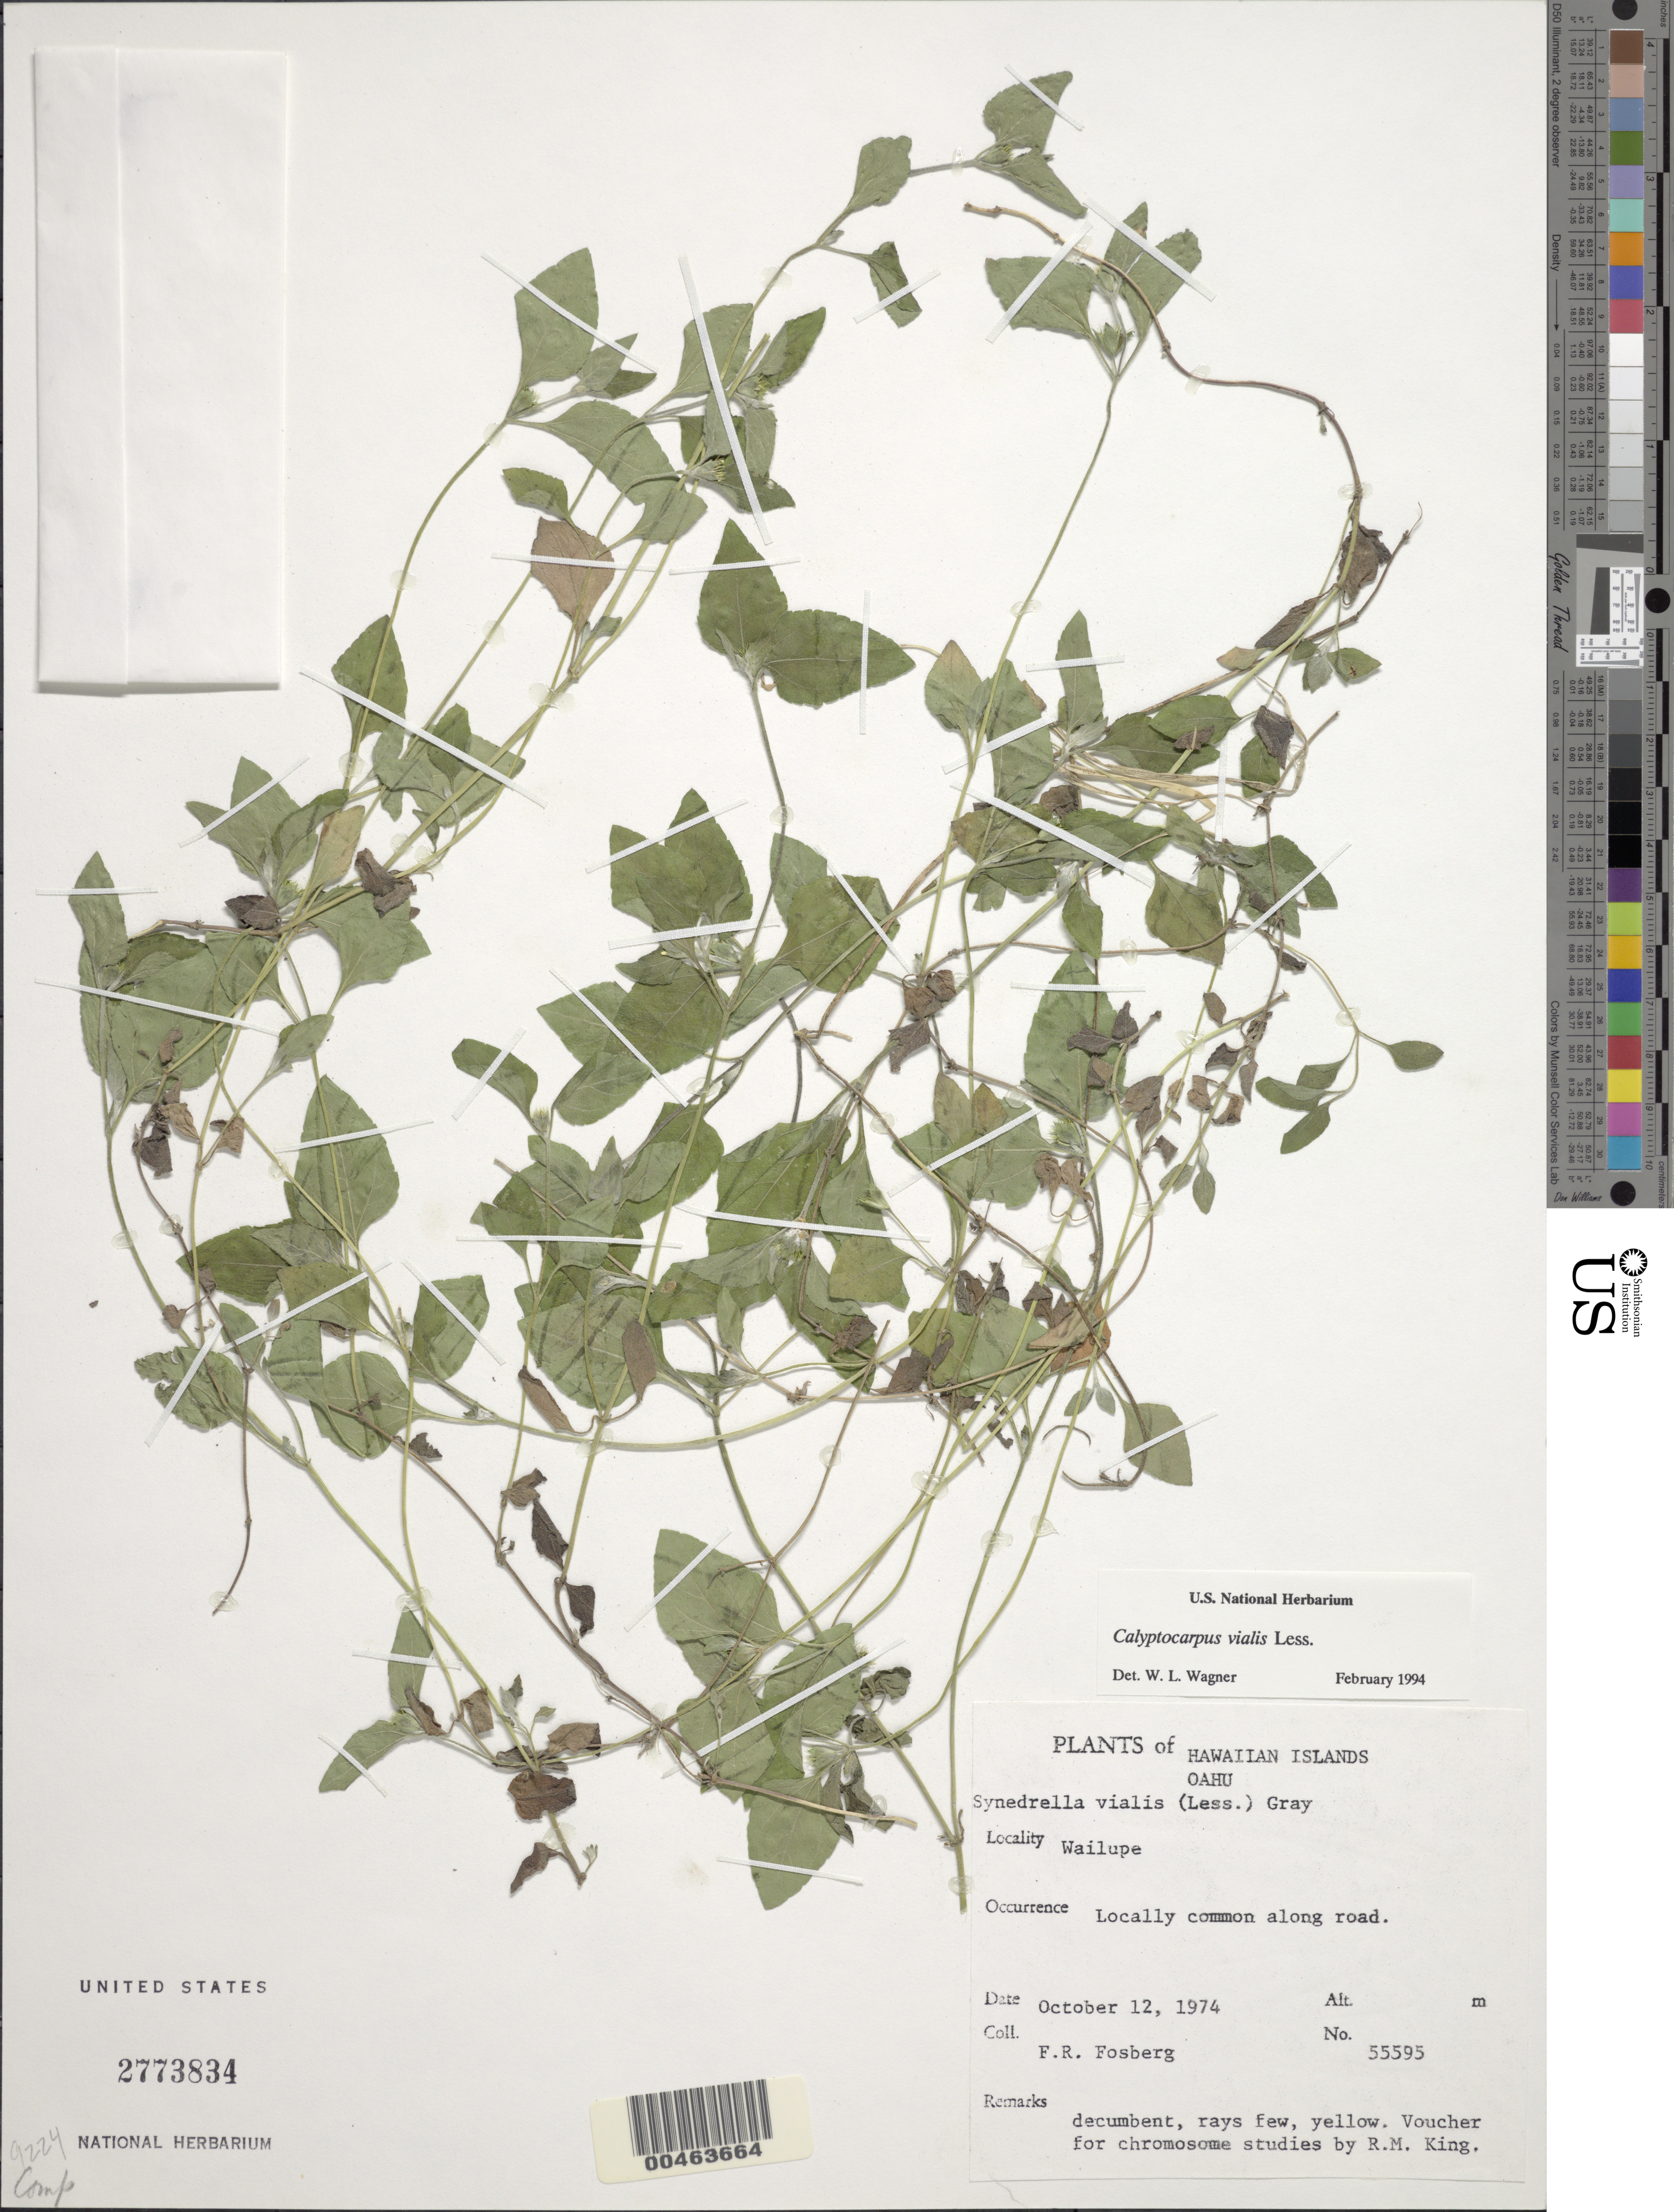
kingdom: Plantae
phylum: Tracheophyta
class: Magnoliopsida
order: Asterales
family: Asteraceae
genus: Calyptocarpus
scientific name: Calyptocarpus vialis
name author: Less.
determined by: Wagner, W. L., (BOT), Smithsonian Institution - National Museum of Natural History (UNITED STATES)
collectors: F. R. Fosberg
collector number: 55595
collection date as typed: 12 Oct 1974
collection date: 1974-10-12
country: United States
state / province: Hawaii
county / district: Kauai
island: Kaua'i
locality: Wailupe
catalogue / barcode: US 2773834